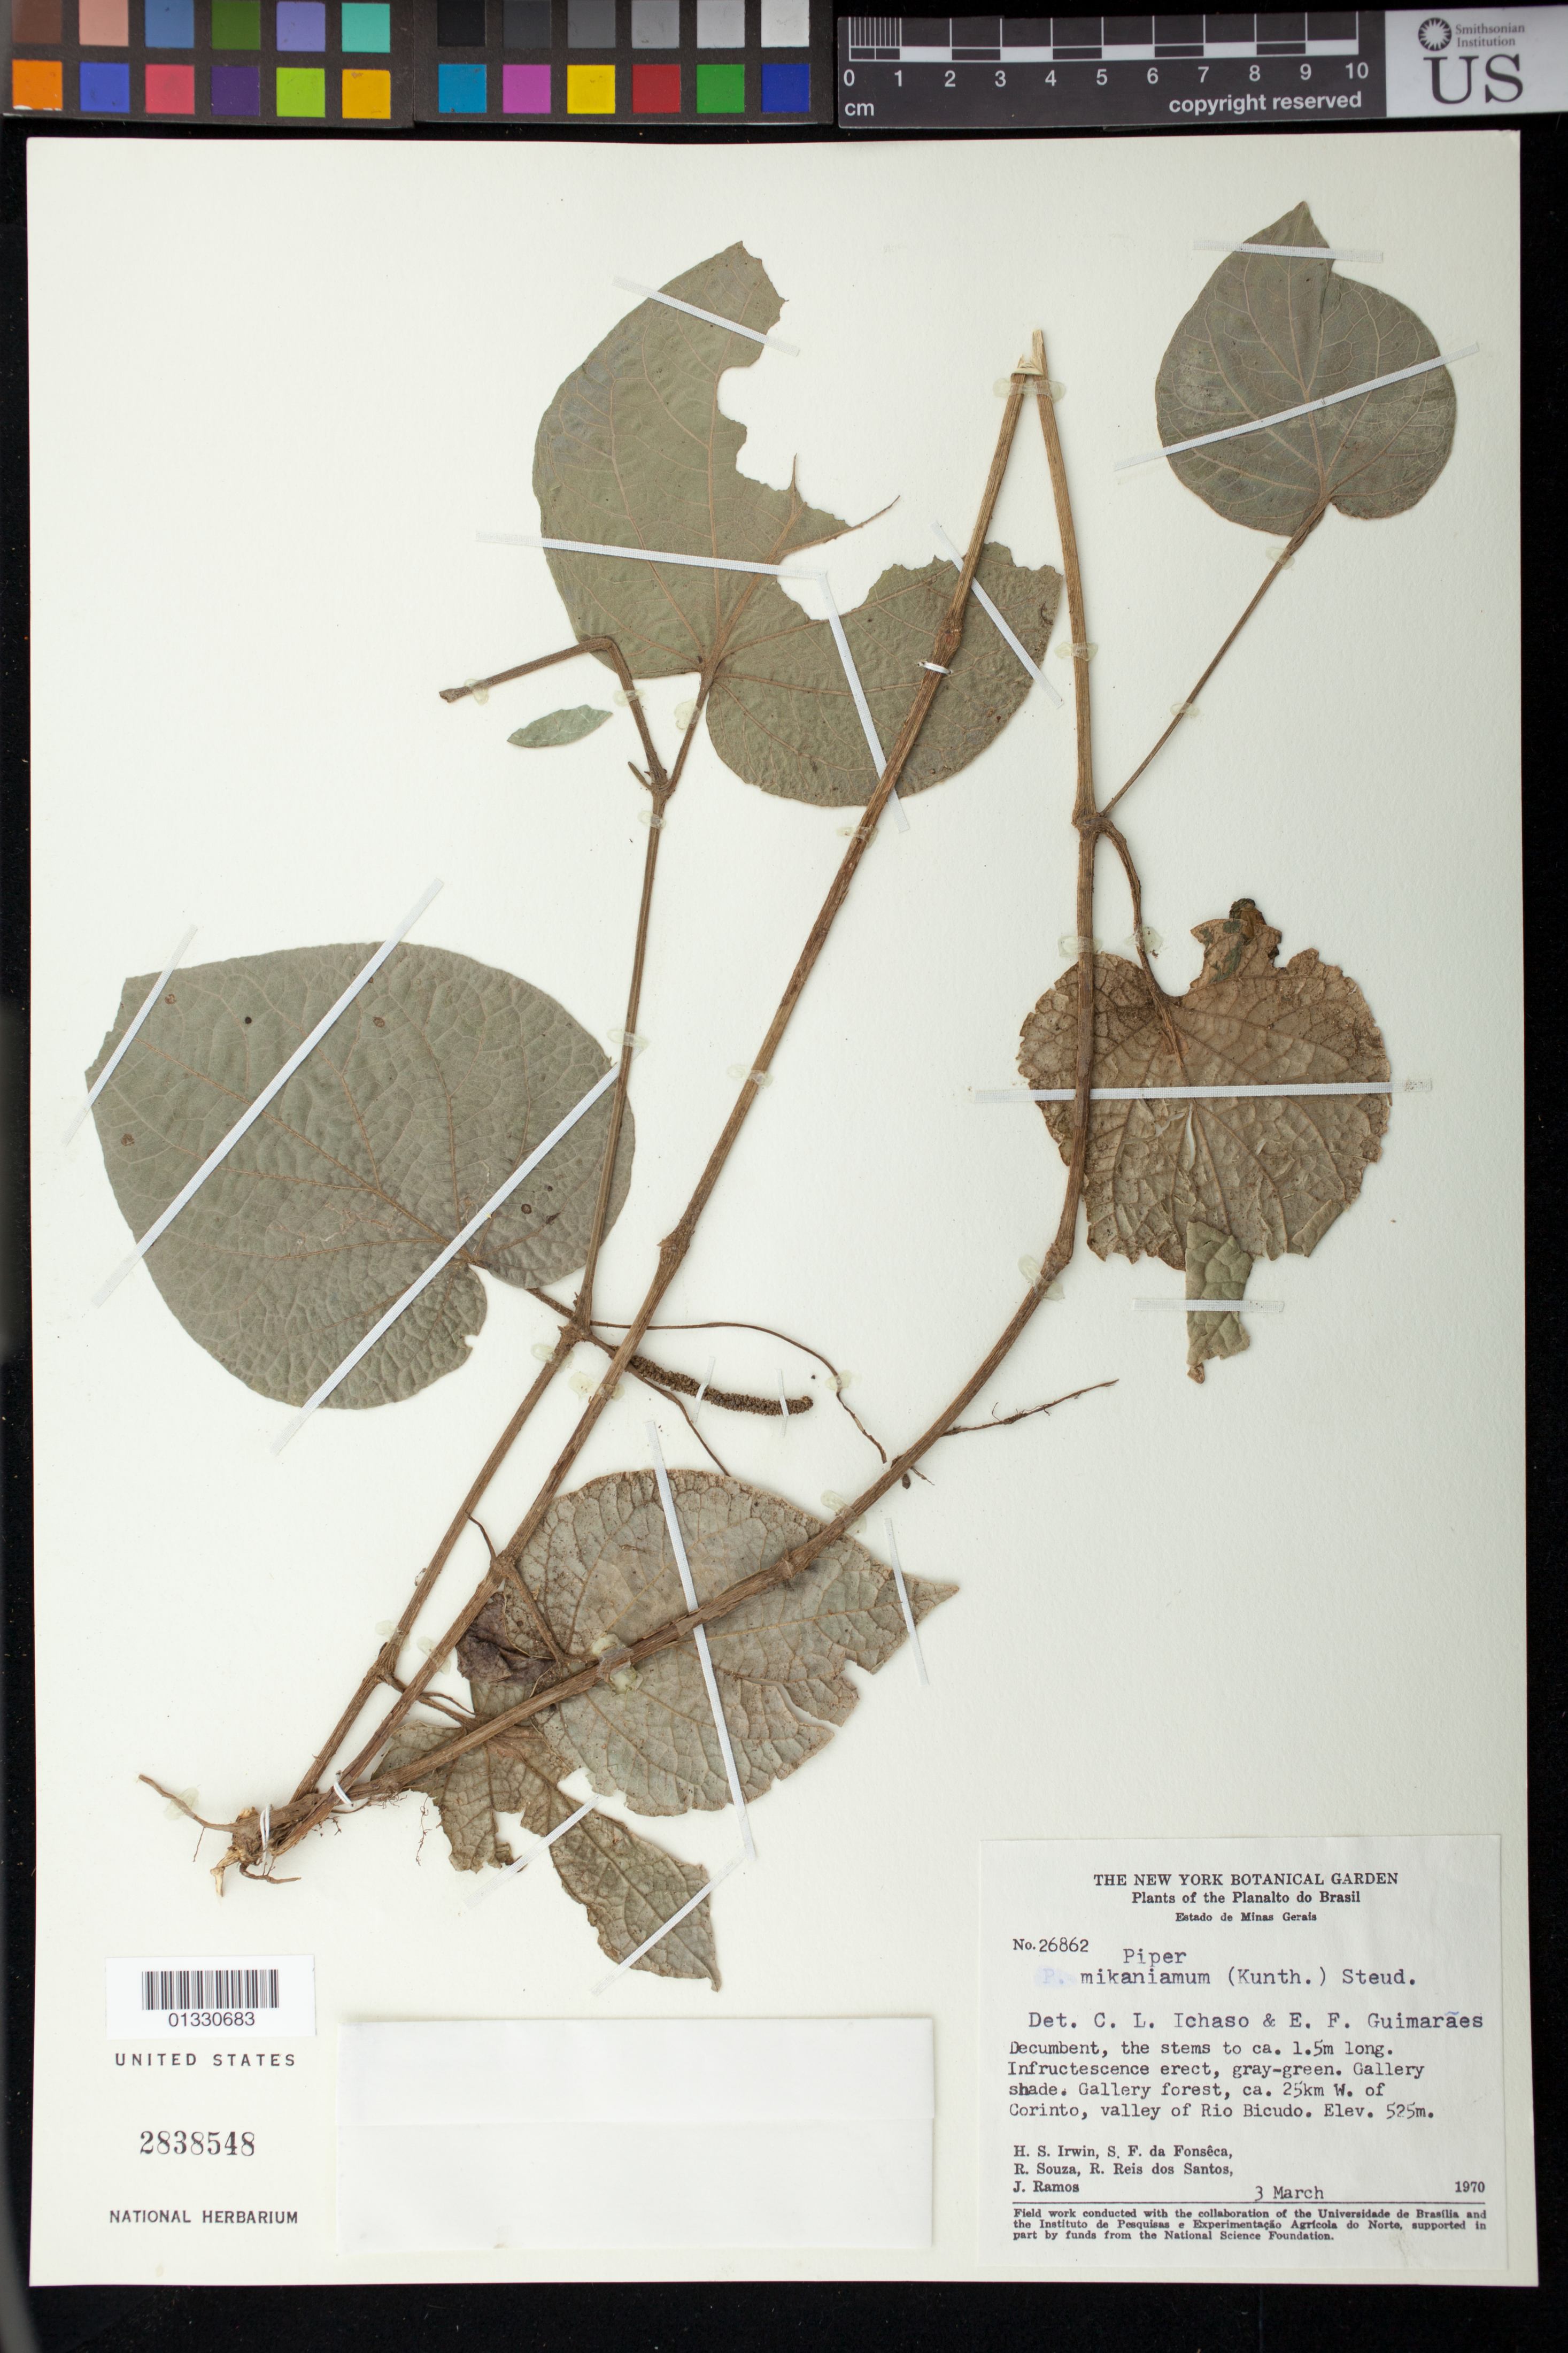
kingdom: Plantae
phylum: Tracheophyta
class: Magnoliopsida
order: Piperales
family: Piperaceae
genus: Piper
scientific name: Piper mikanianum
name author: Kunth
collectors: H. Irwin, S. F. Fonsêca, R. Souza, R. R. Santos & J. Ramos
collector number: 26862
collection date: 1970-03-03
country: Brazil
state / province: Minas Gerais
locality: Ca. 25km W. of Corinto, valley of Rio Bicudo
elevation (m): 525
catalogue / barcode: US 2838548